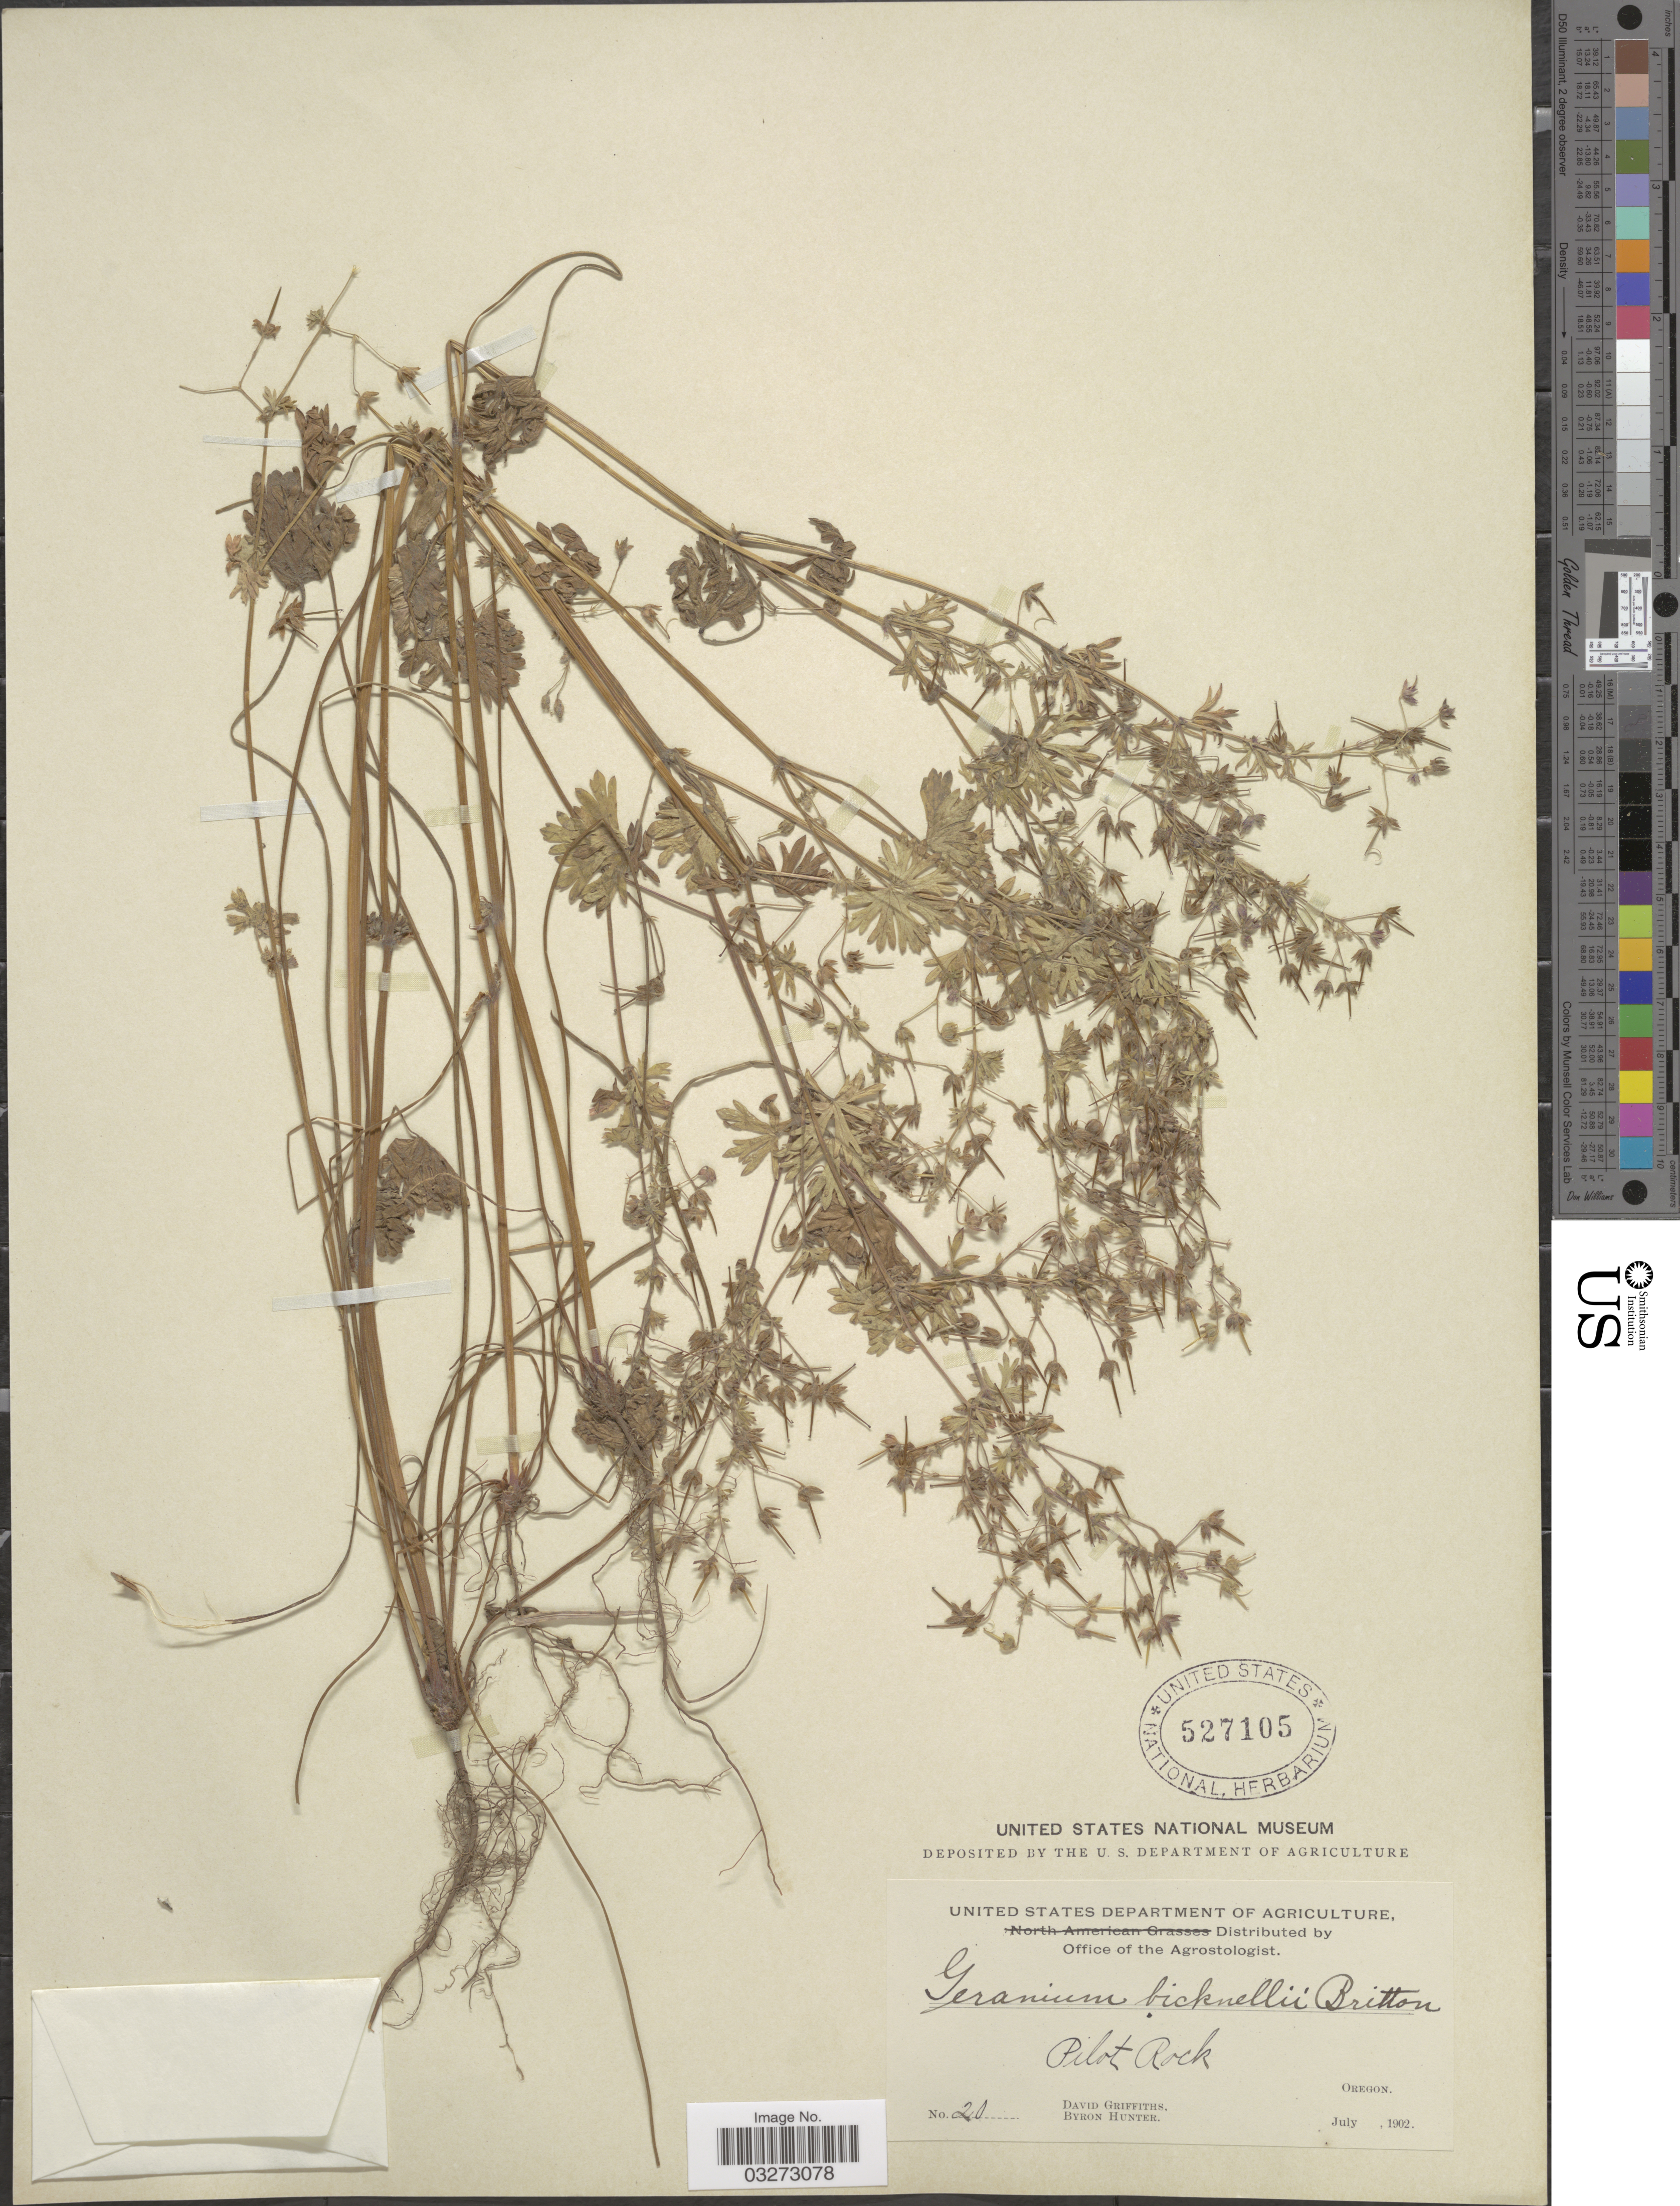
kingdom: Plantae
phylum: Tracheophyta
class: Magnoliopsida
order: Geraniales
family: Geraniaceae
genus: Geranium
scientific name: Geranium bicknellii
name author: Britton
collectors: D. Griffiths & B. Hunter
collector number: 20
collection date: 1902-07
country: United States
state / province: Oregon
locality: Pilot Rock.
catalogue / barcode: US 527105